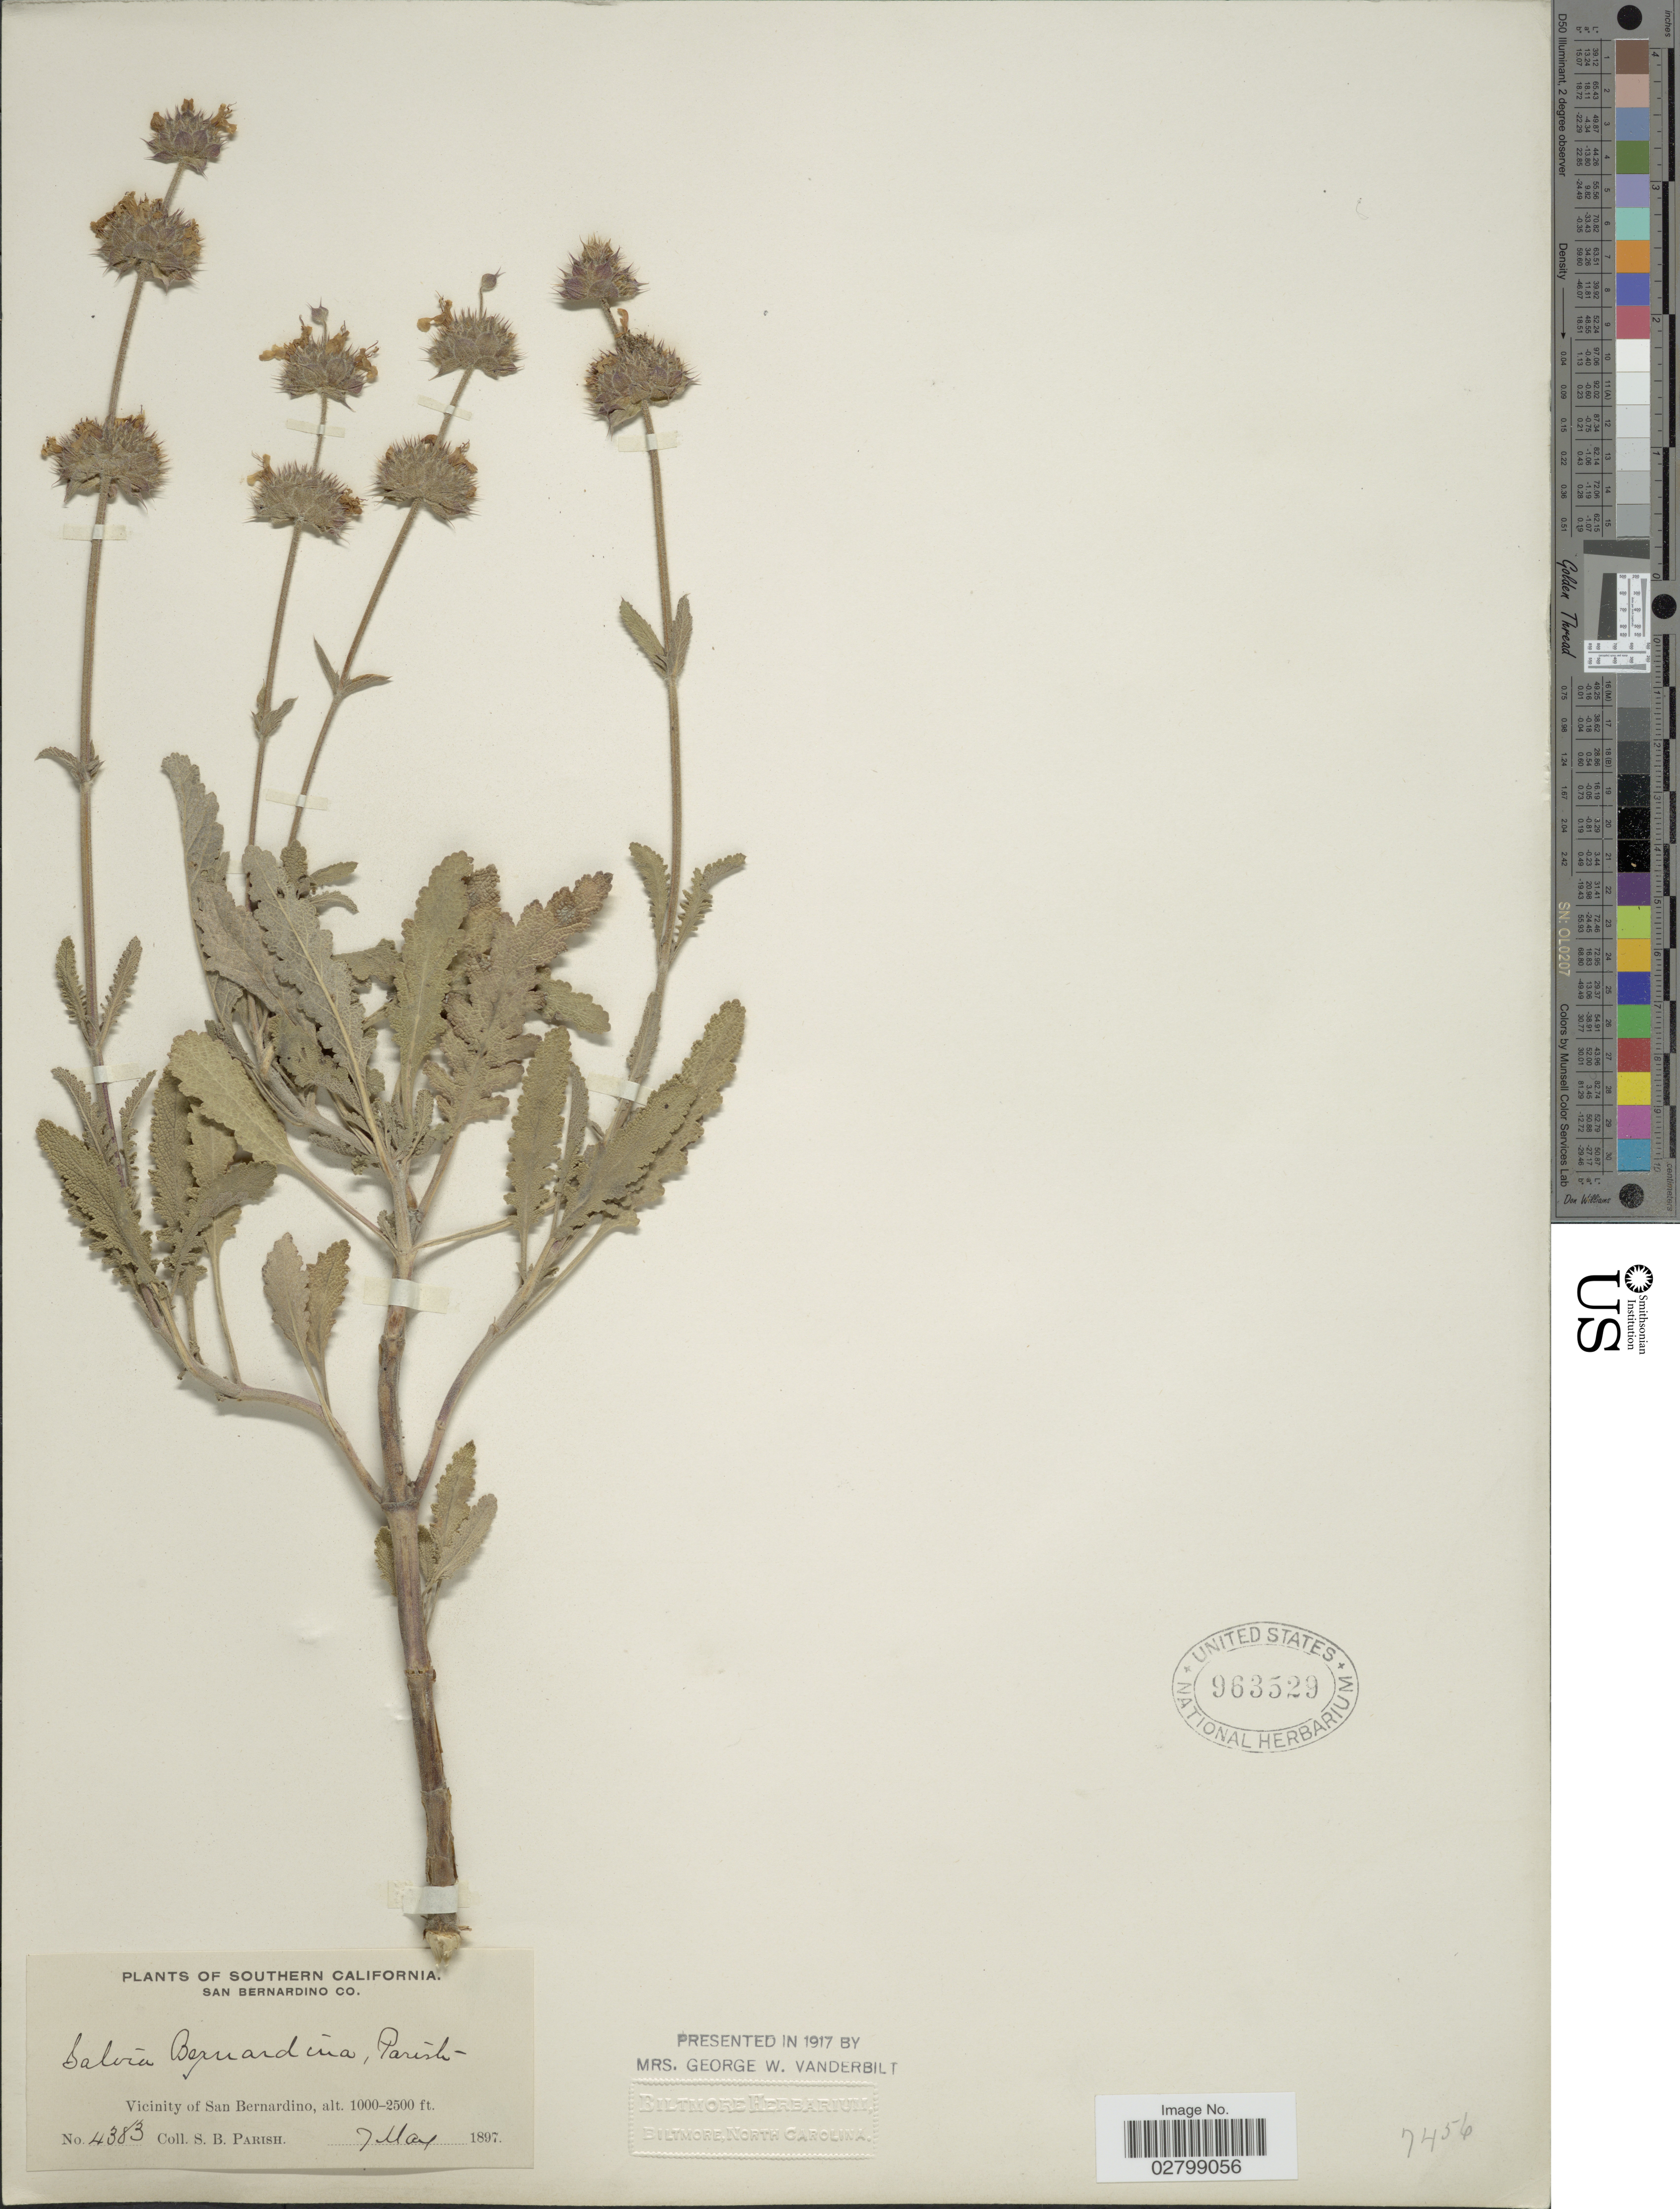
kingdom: Plantae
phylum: Tracheophyta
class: Magnoliopsida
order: Lamiales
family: Lamiaceae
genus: Salvia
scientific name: Salvia bernardina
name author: Parish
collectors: S. B. Parish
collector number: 4383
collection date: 1897-05-07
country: United States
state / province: California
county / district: San Bernardino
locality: Southern California, San Bernardino Co., Vicinity of San Bernardino.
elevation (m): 305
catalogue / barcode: US 963529